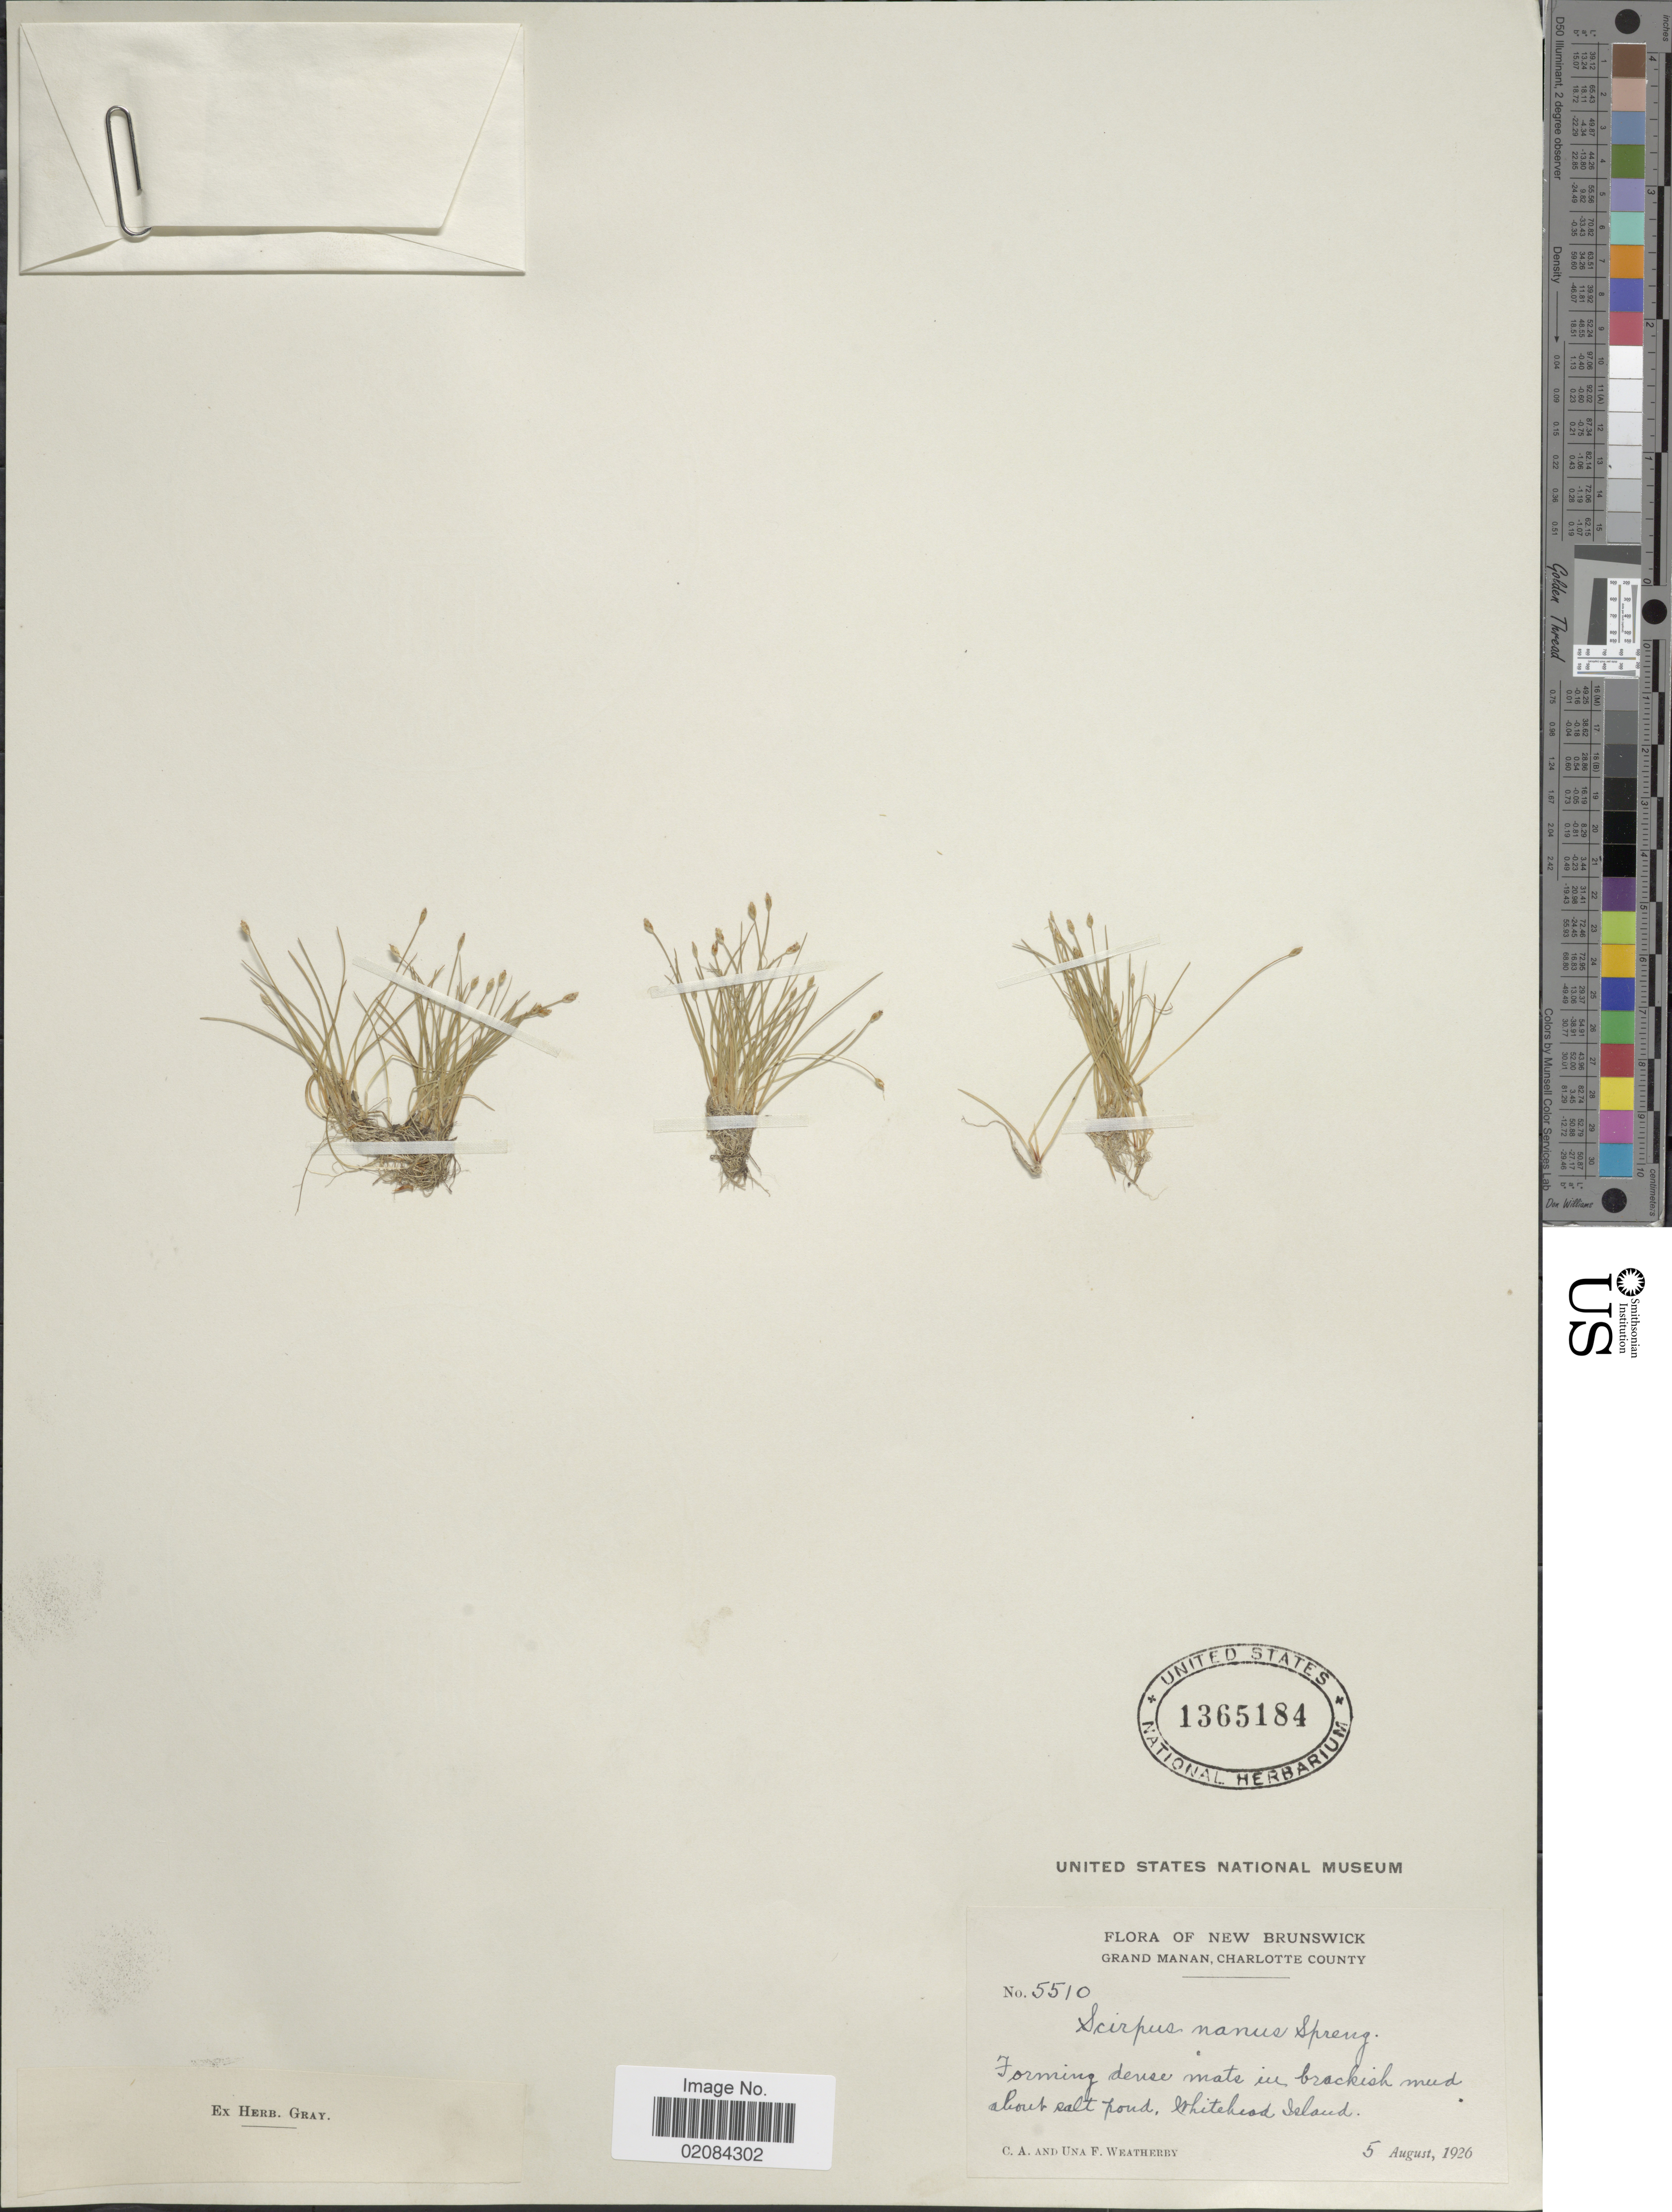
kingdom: Plantae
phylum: Tracheophyta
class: Liliopsida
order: Poales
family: Cyperaceae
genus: Eleocharis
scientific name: Eleocharis parvula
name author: (Roem. & Schult.) Link ex Williams et al.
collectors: C. A. Weatherby & U. L. Weatherby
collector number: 5510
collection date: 1926-08-05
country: Canada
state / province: New Brunswick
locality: New Brunswick, Grand Manan, Chatlotte County. About Salt Pond, Whitehead Island.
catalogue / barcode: US 1365184